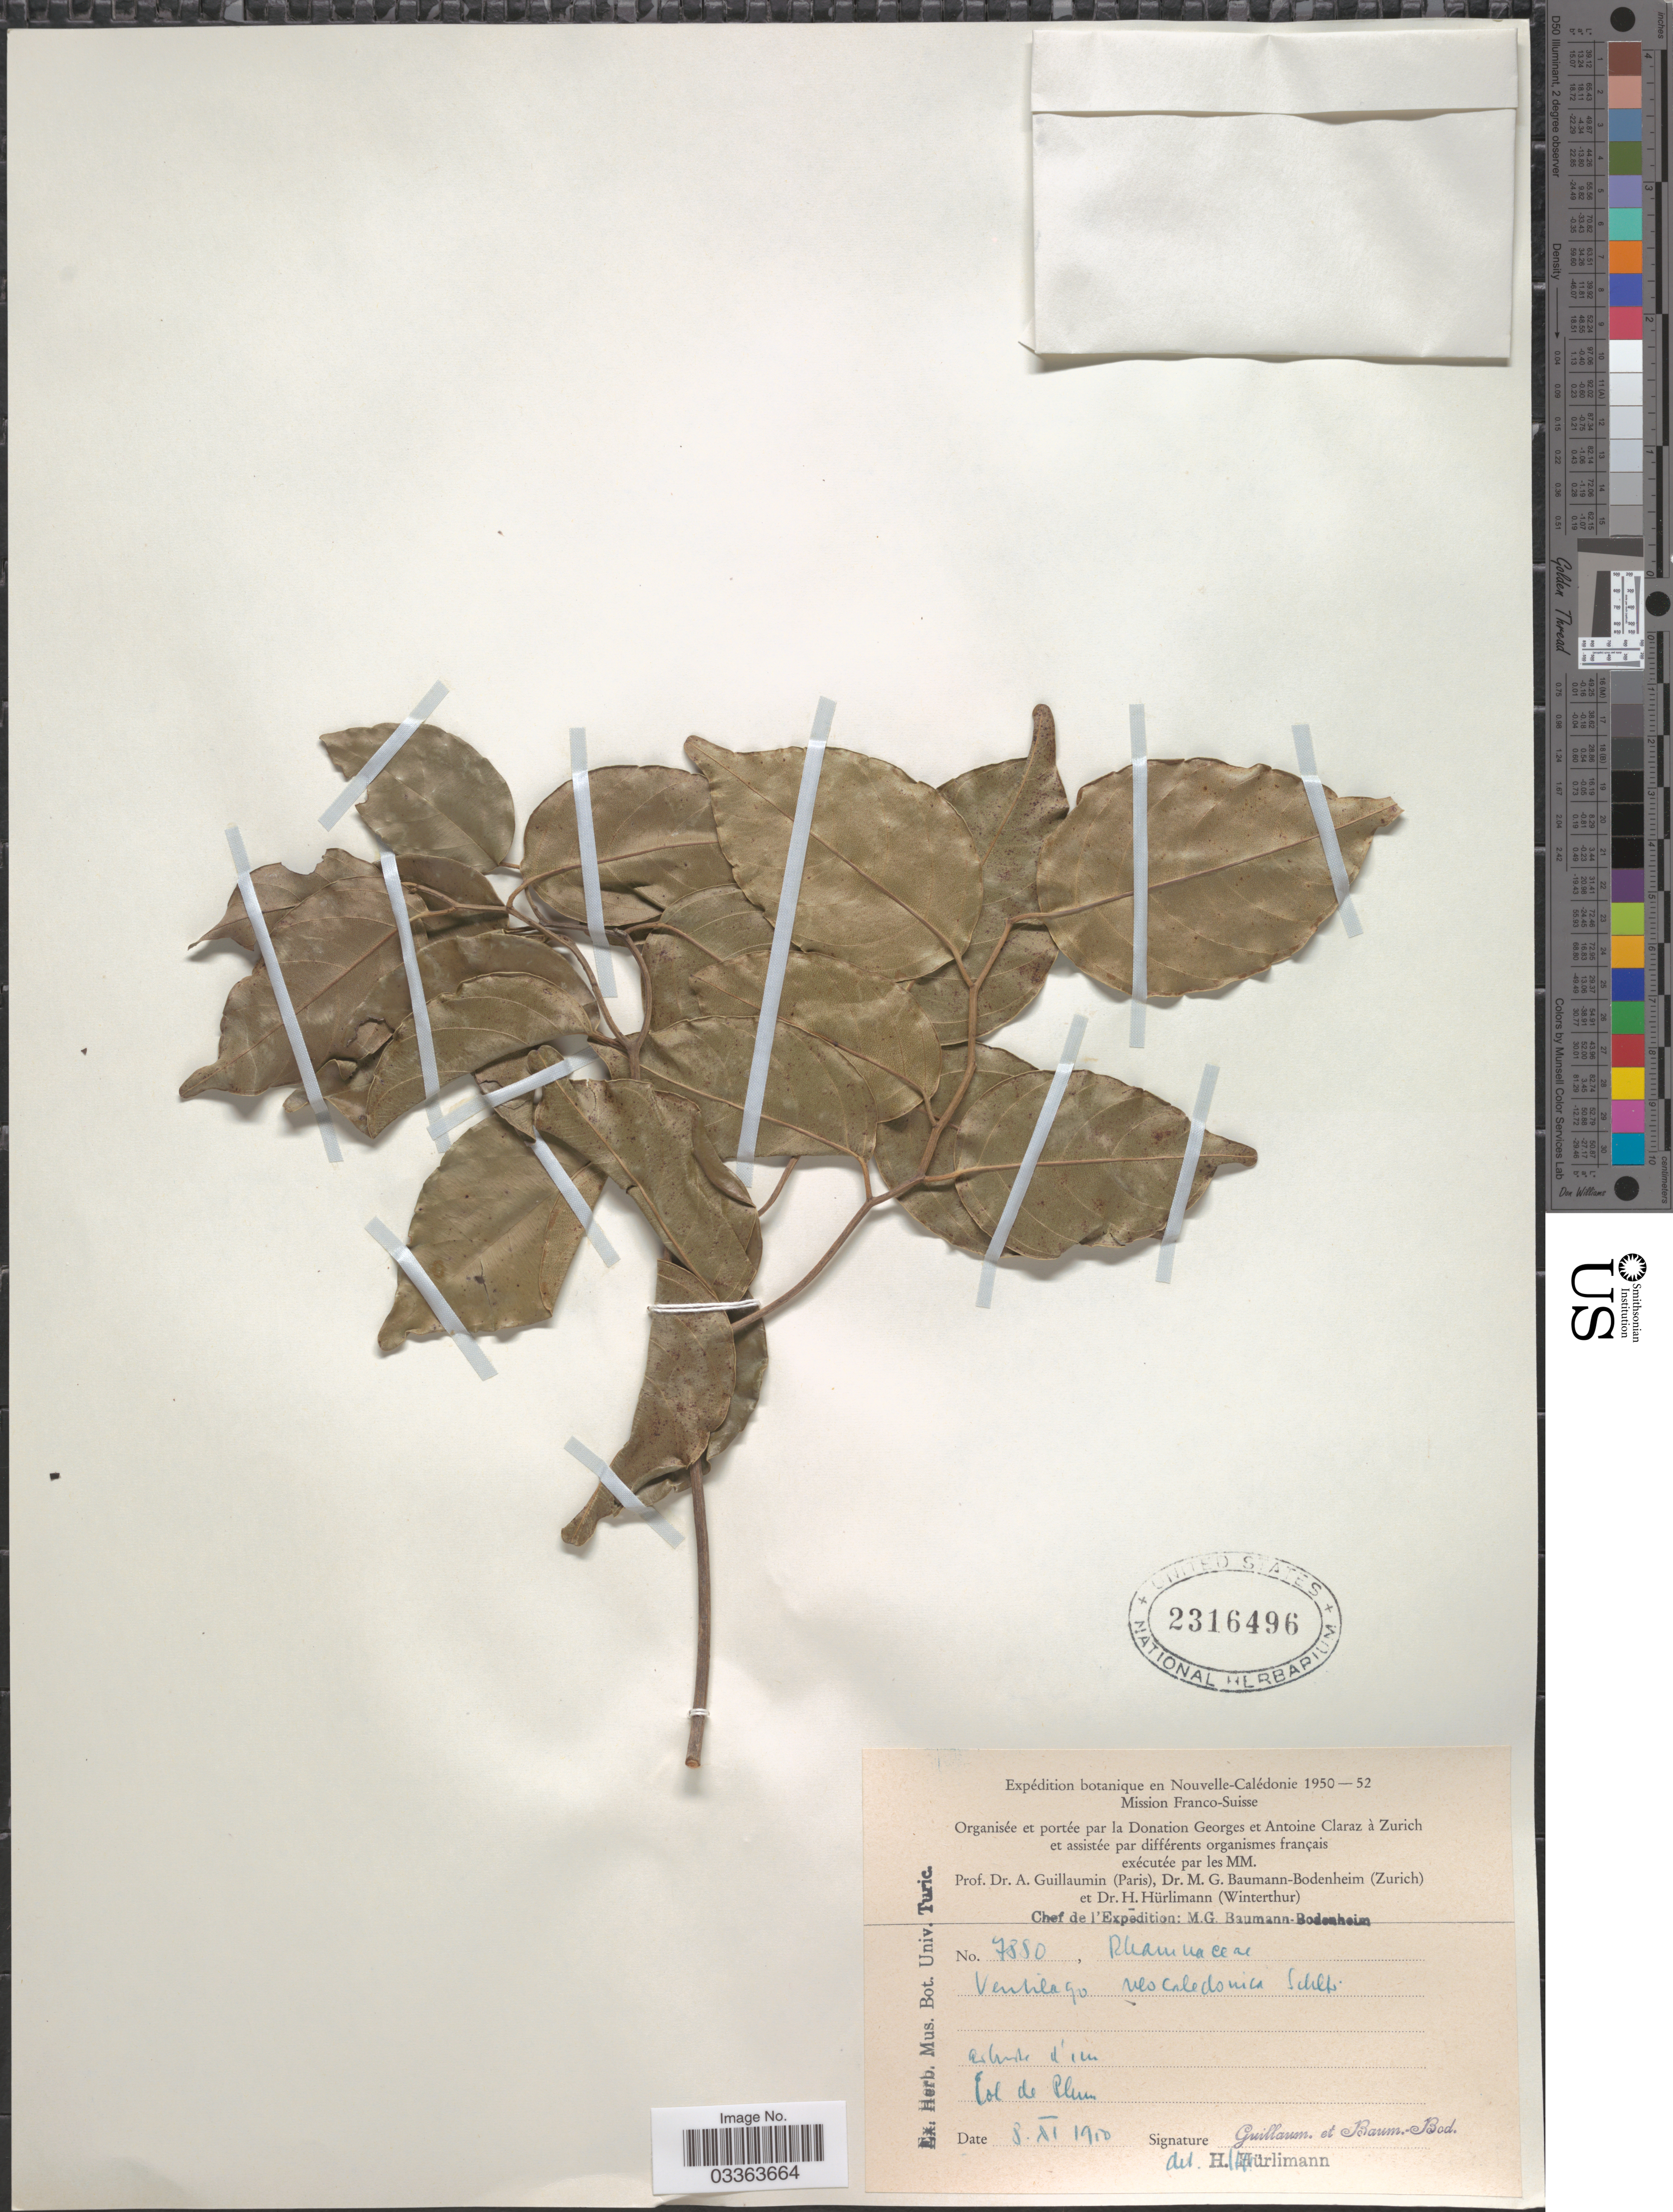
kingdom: Plantae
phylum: Tracheophyta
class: Magnoliopsida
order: Rosales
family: Rhamnaceae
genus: Ventilago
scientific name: Ventilago neocaledonica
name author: Schltr.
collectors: A. Guillaumin & M. G. Baumann-Bodenheim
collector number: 7880*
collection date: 1950-11-08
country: New Caledonia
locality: Nouvelle-Calédonie. Col de Plum.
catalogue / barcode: US 2316496